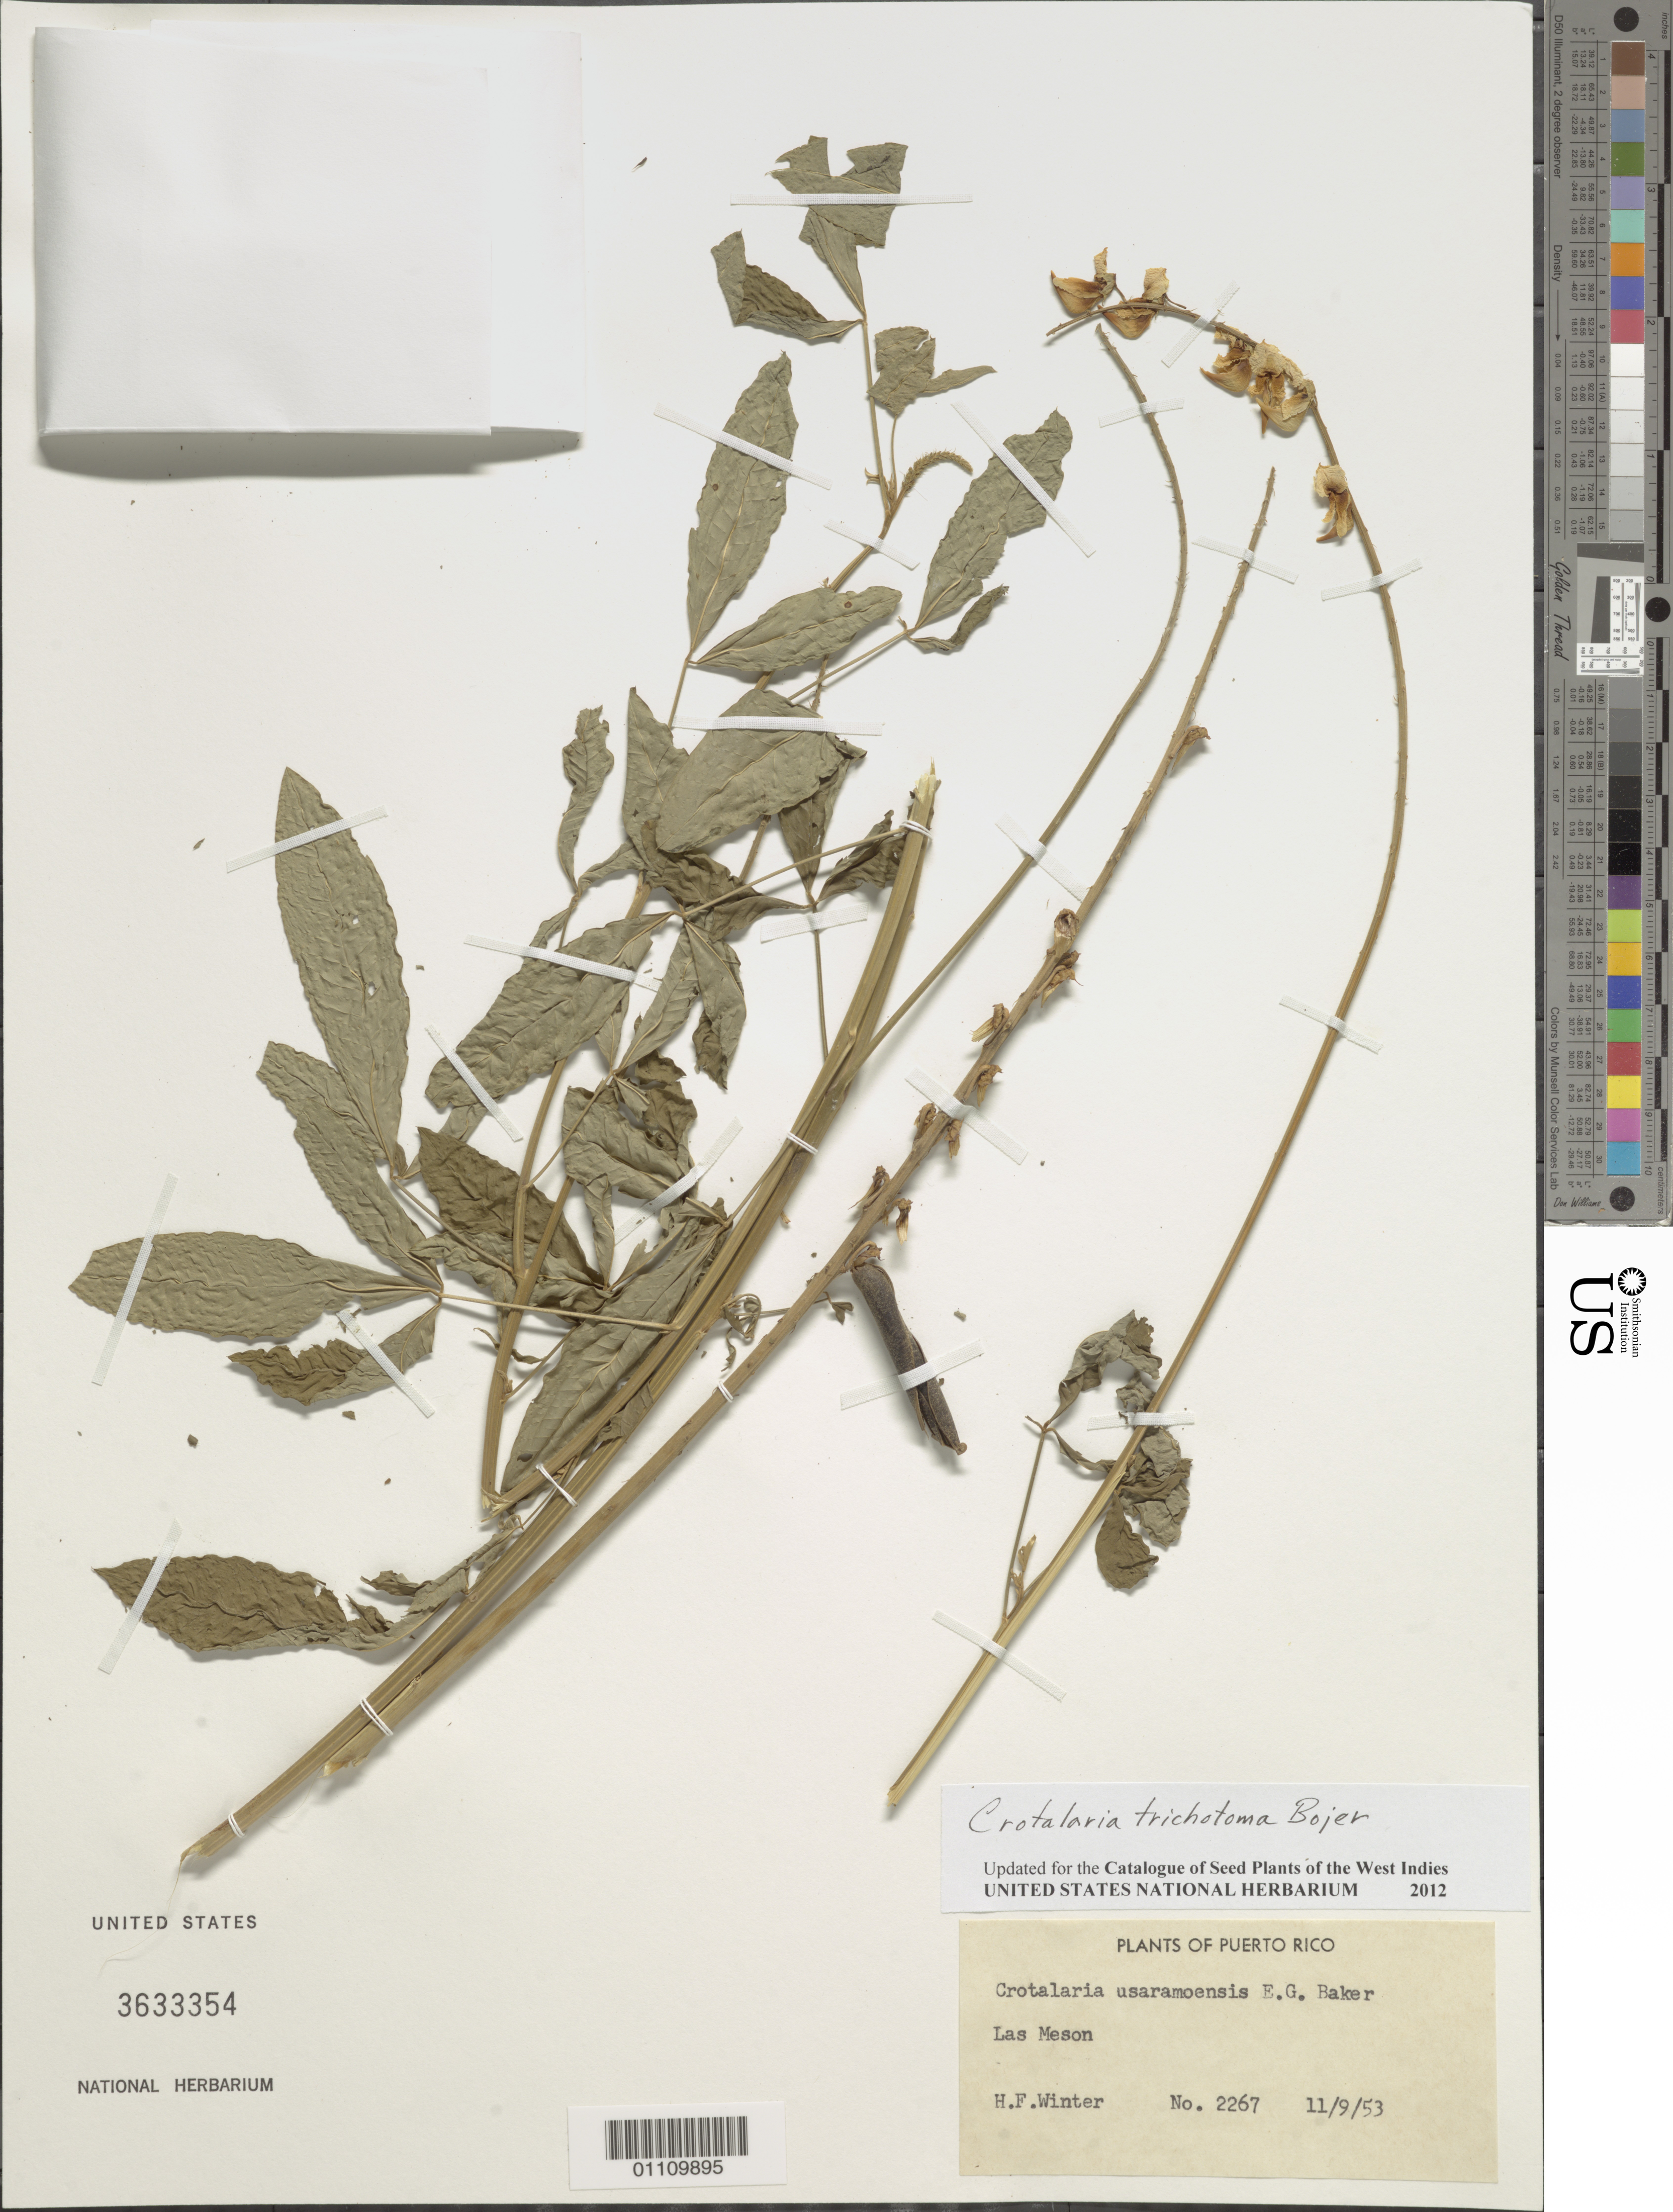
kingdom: Plantae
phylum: Tracheophyta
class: Magnoliopsida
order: Fabales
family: Fabaceae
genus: Crotalaria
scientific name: Crotalaria trichotoma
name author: Bojer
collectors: H. Winters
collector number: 2267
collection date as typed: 09 Nov 1953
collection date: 1953-11-09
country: Puerto Rico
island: Puerto Rico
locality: Las Meson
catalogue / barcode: US 3633354